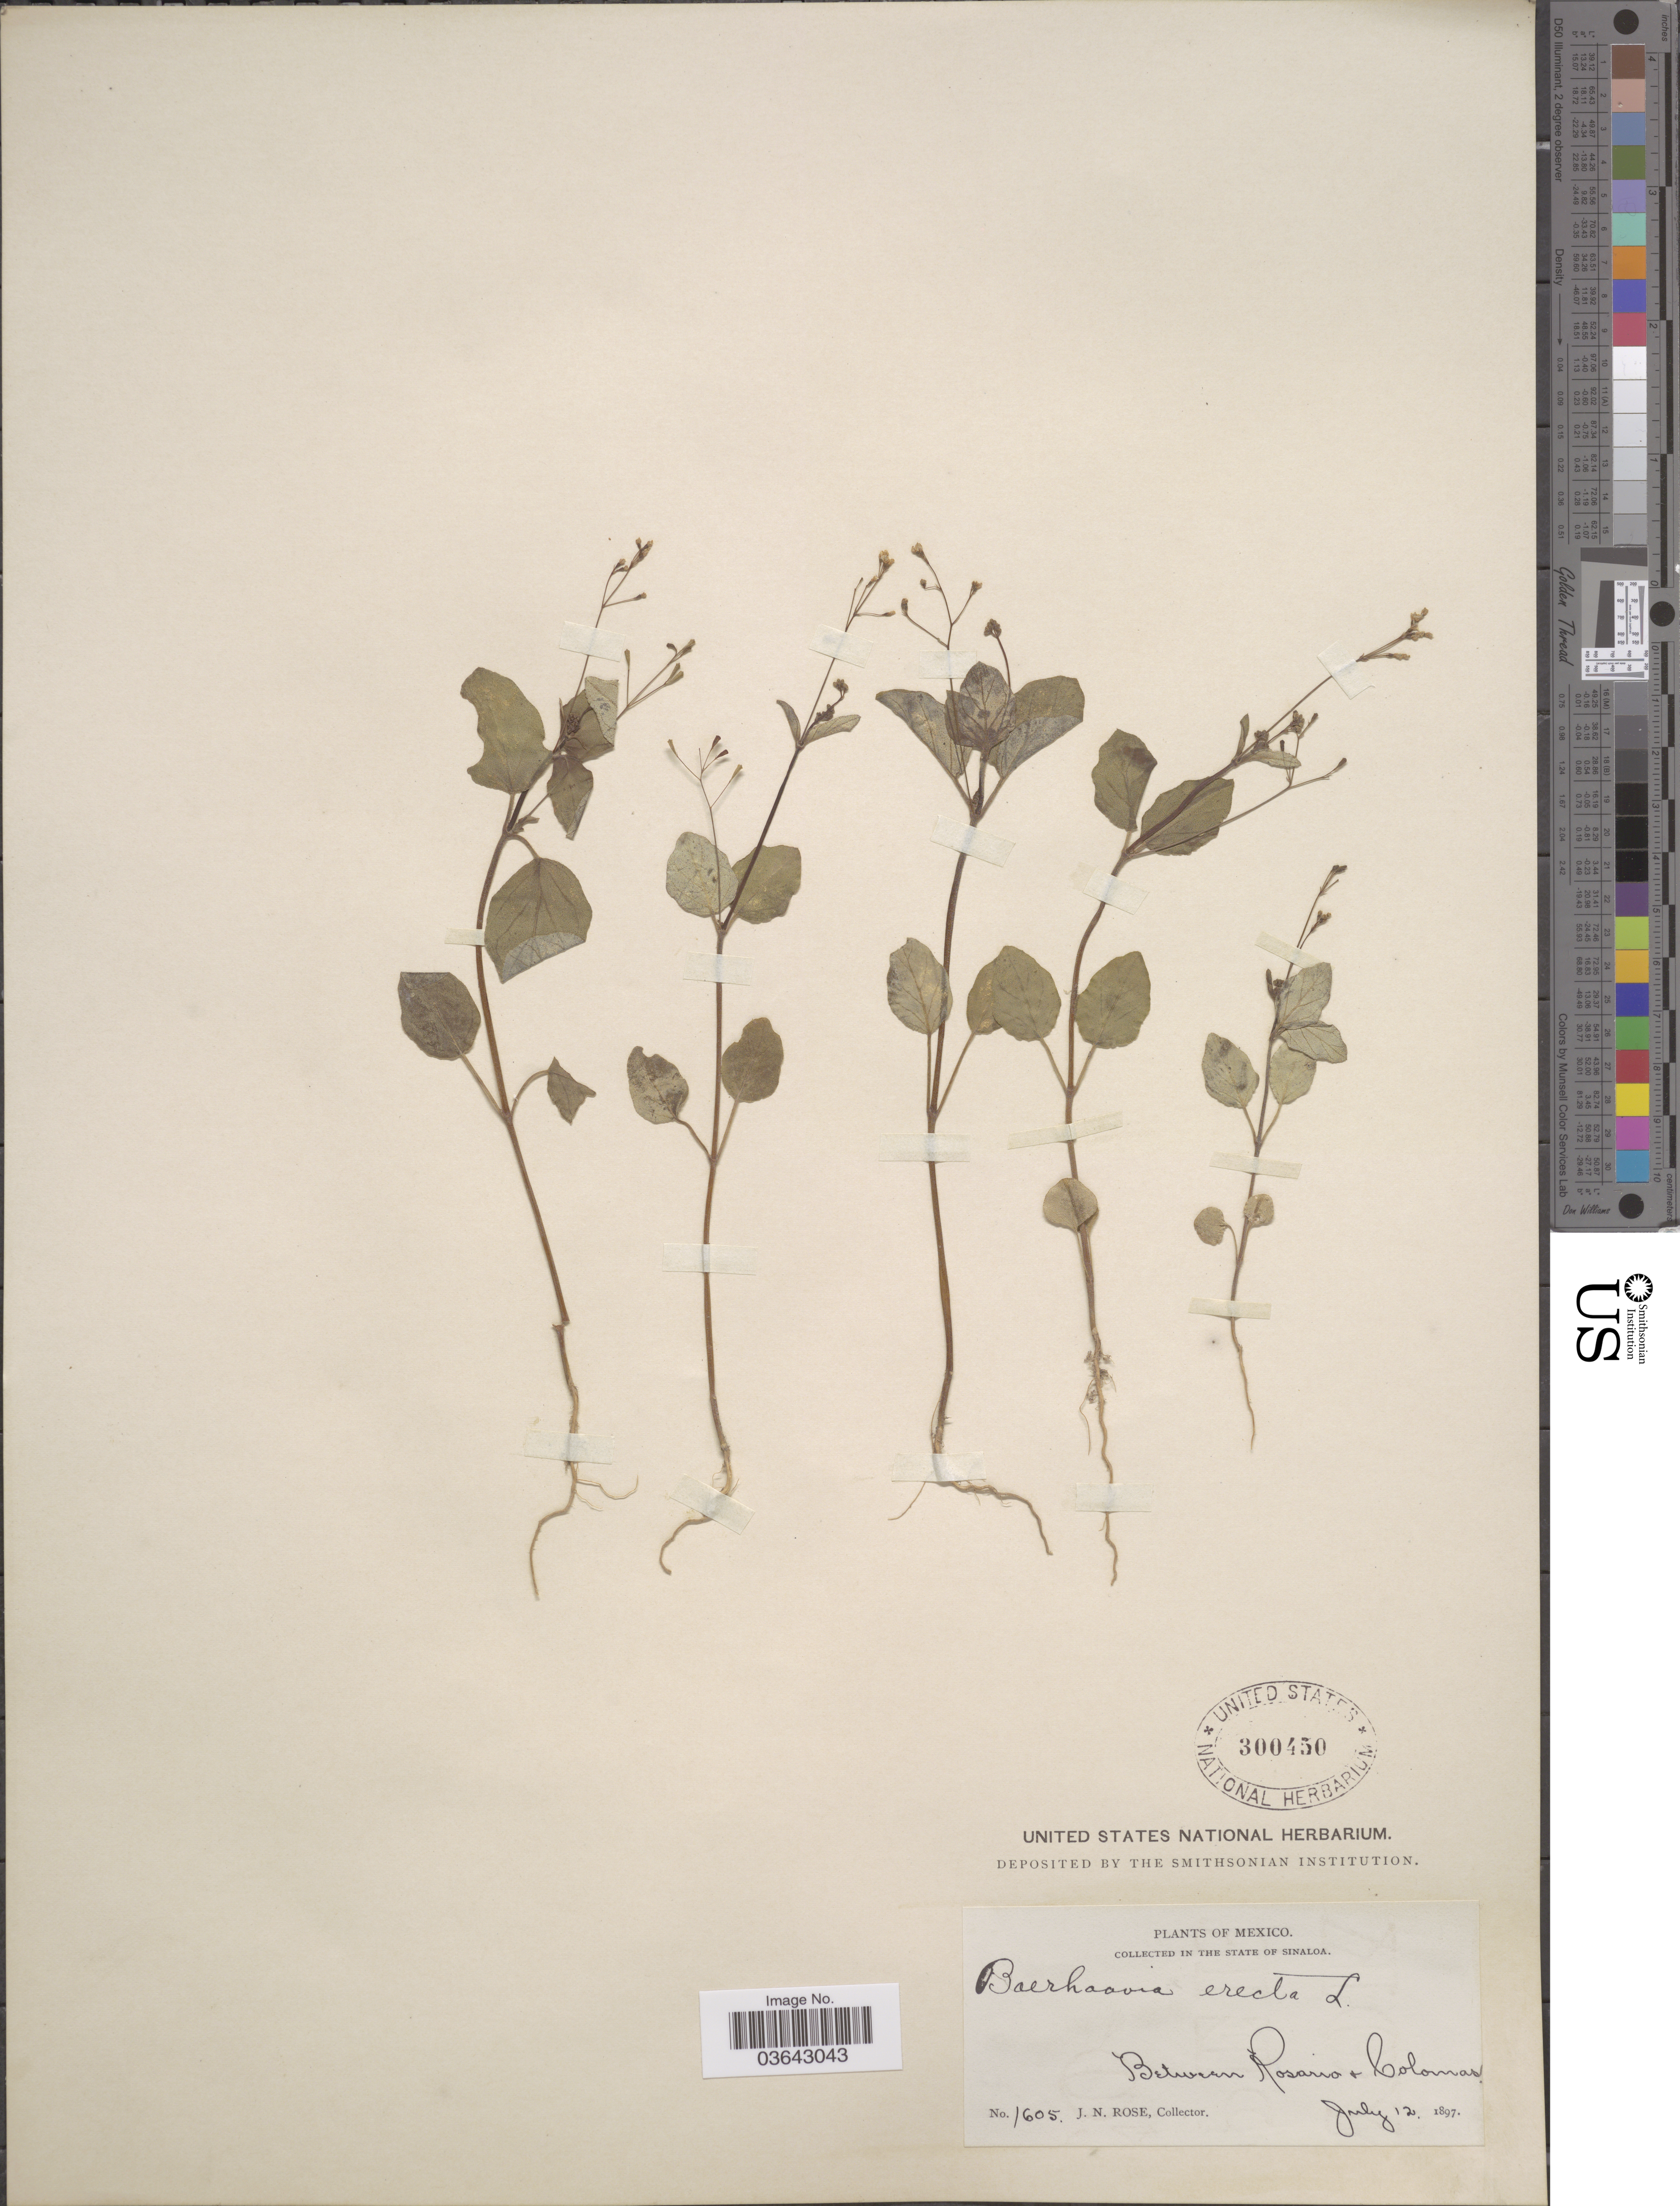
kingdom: Plantae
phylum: Tracheophyta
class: Magnoliopsida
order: Caryophyllales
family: Nyctaginaceae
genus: Boerhavia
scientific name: Boerhavia erecta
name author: L.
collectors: J. N. Rose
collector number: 1605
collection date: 1897-07-12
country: Mexico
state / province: Sinaloa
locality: Between Rosario + Colomas.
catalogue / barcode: US 300450